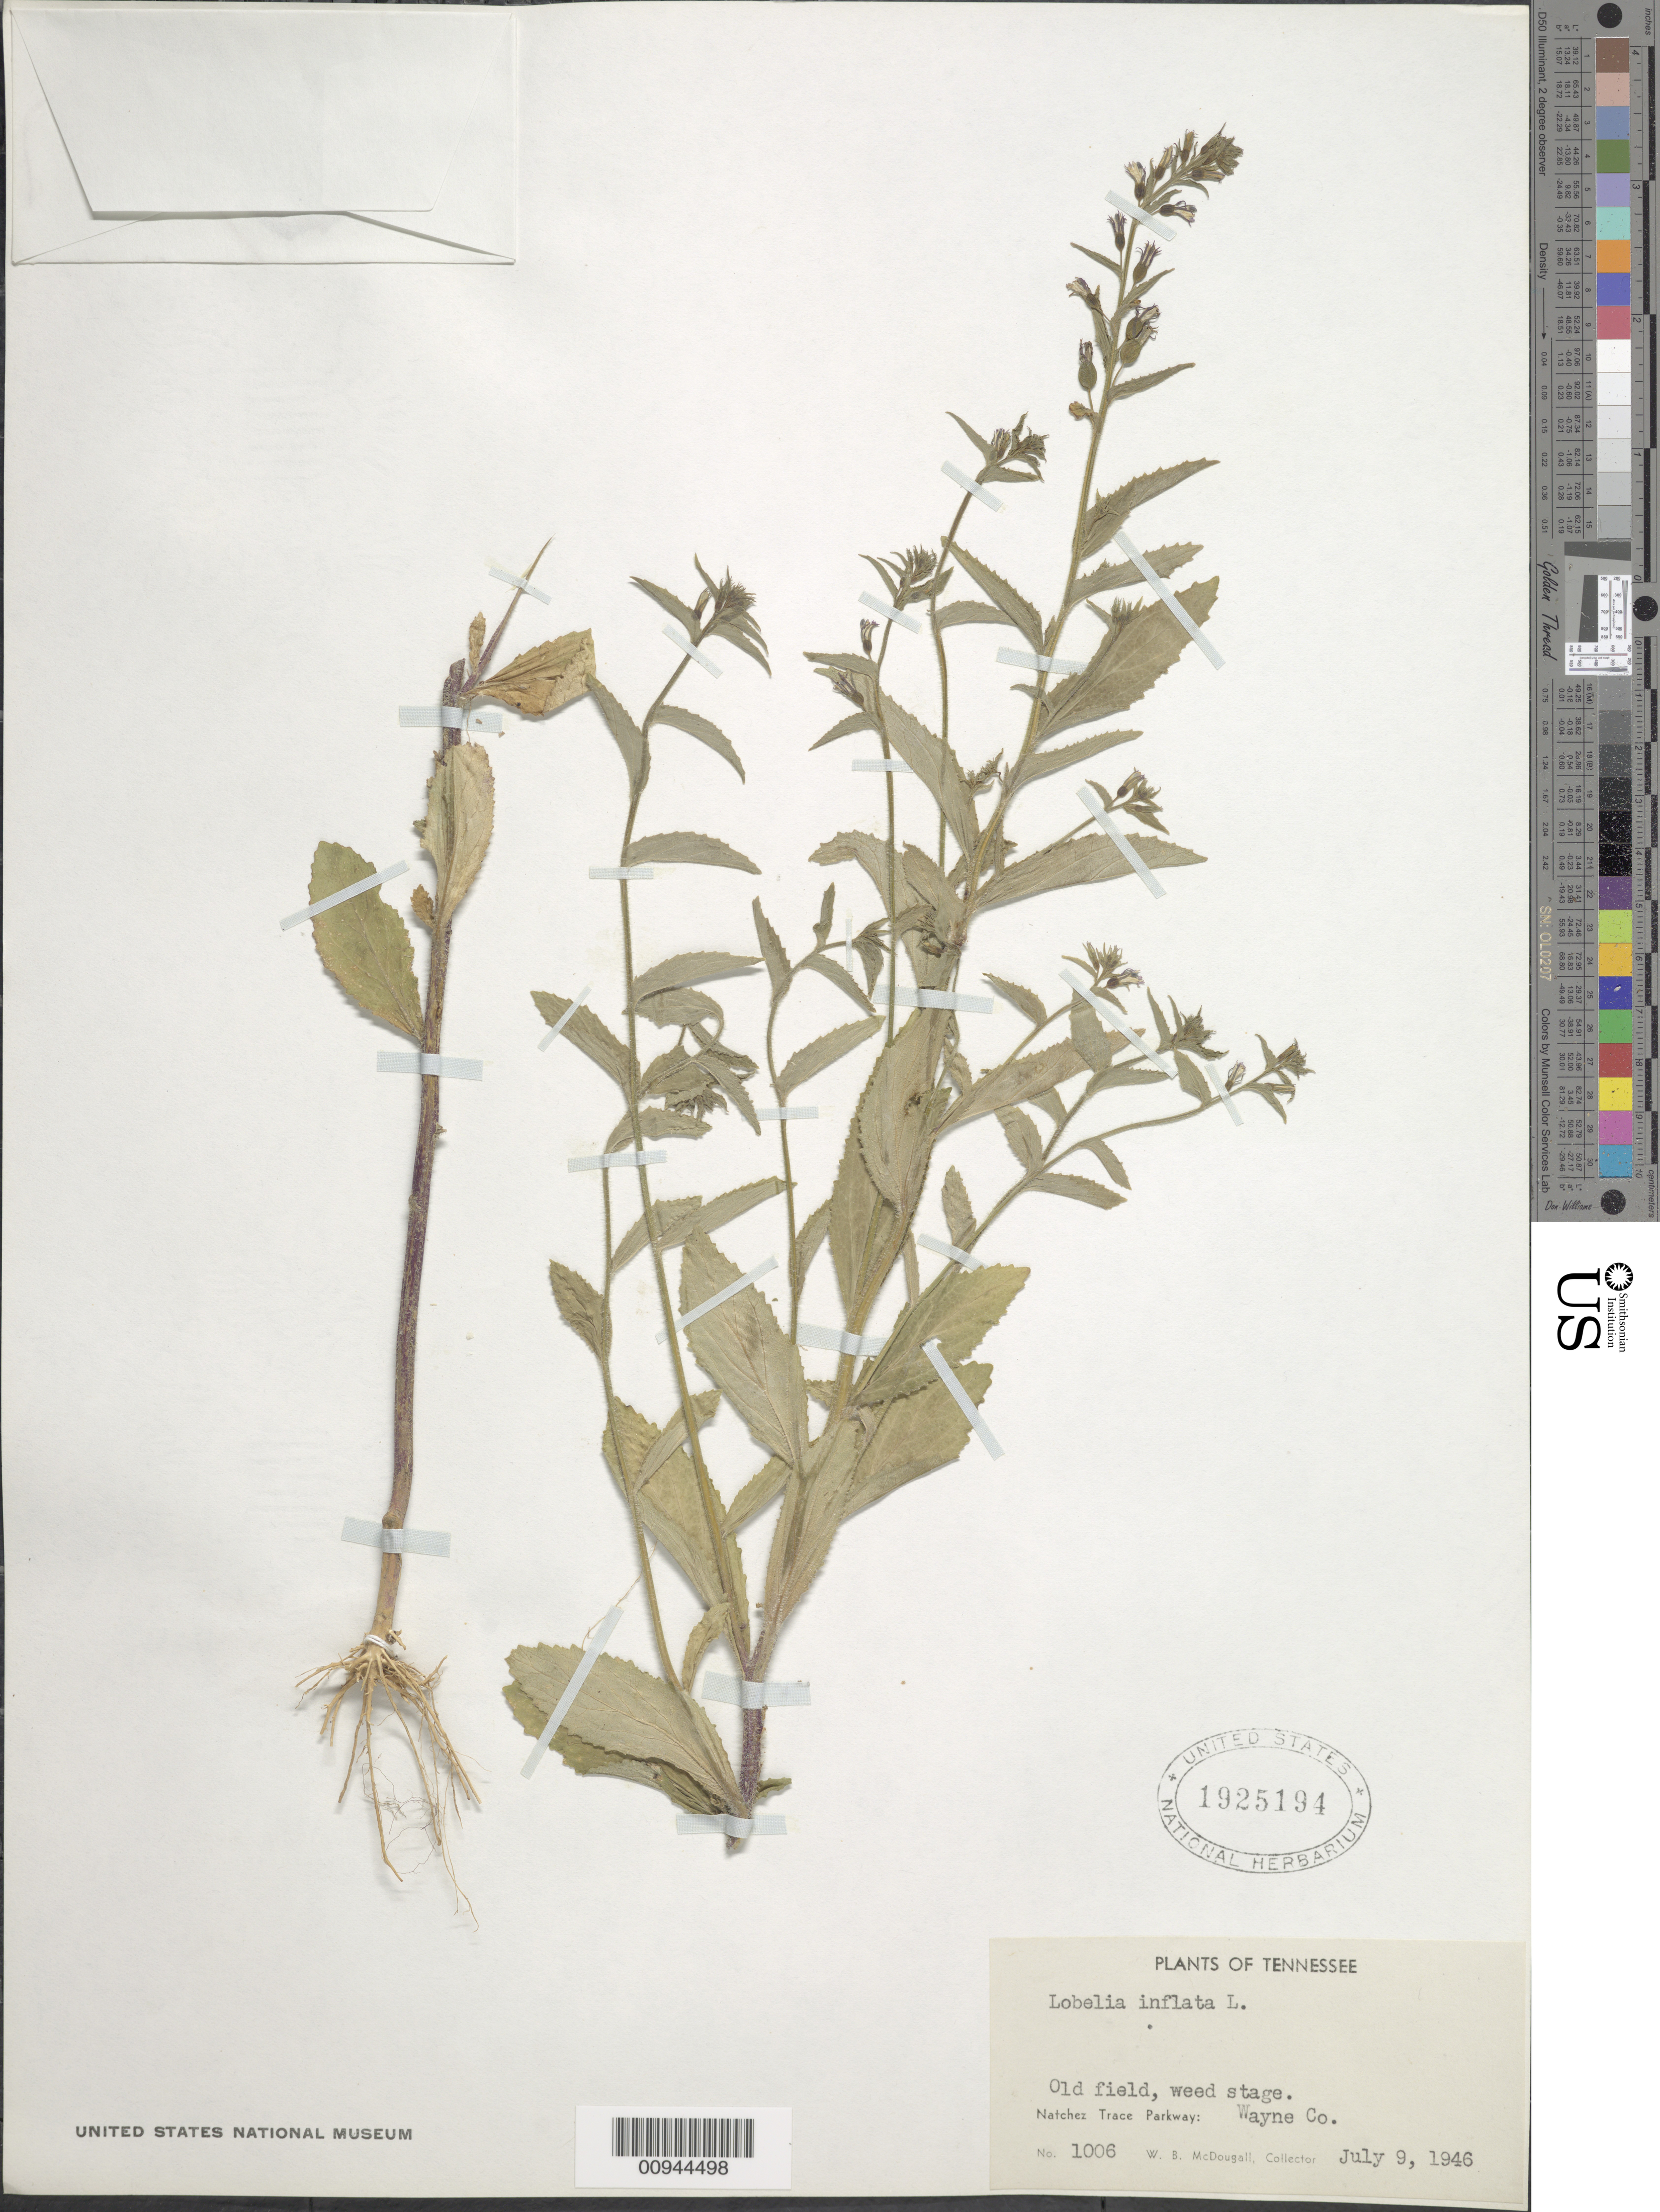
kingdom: Plantae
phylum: Tracheophyta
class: Magnoliopsida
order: Asterales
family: Campanulaceae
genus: Lobelia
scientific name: Lobelia inflata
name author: L.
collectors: W. B. McDougall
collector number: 1006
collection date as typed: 09 Jul 1946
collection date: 1946-07-09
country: United States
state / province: Tennessee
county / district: Wayne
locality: Natchez Trace parkway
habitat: old field, weed stage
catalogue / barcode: US 1925194